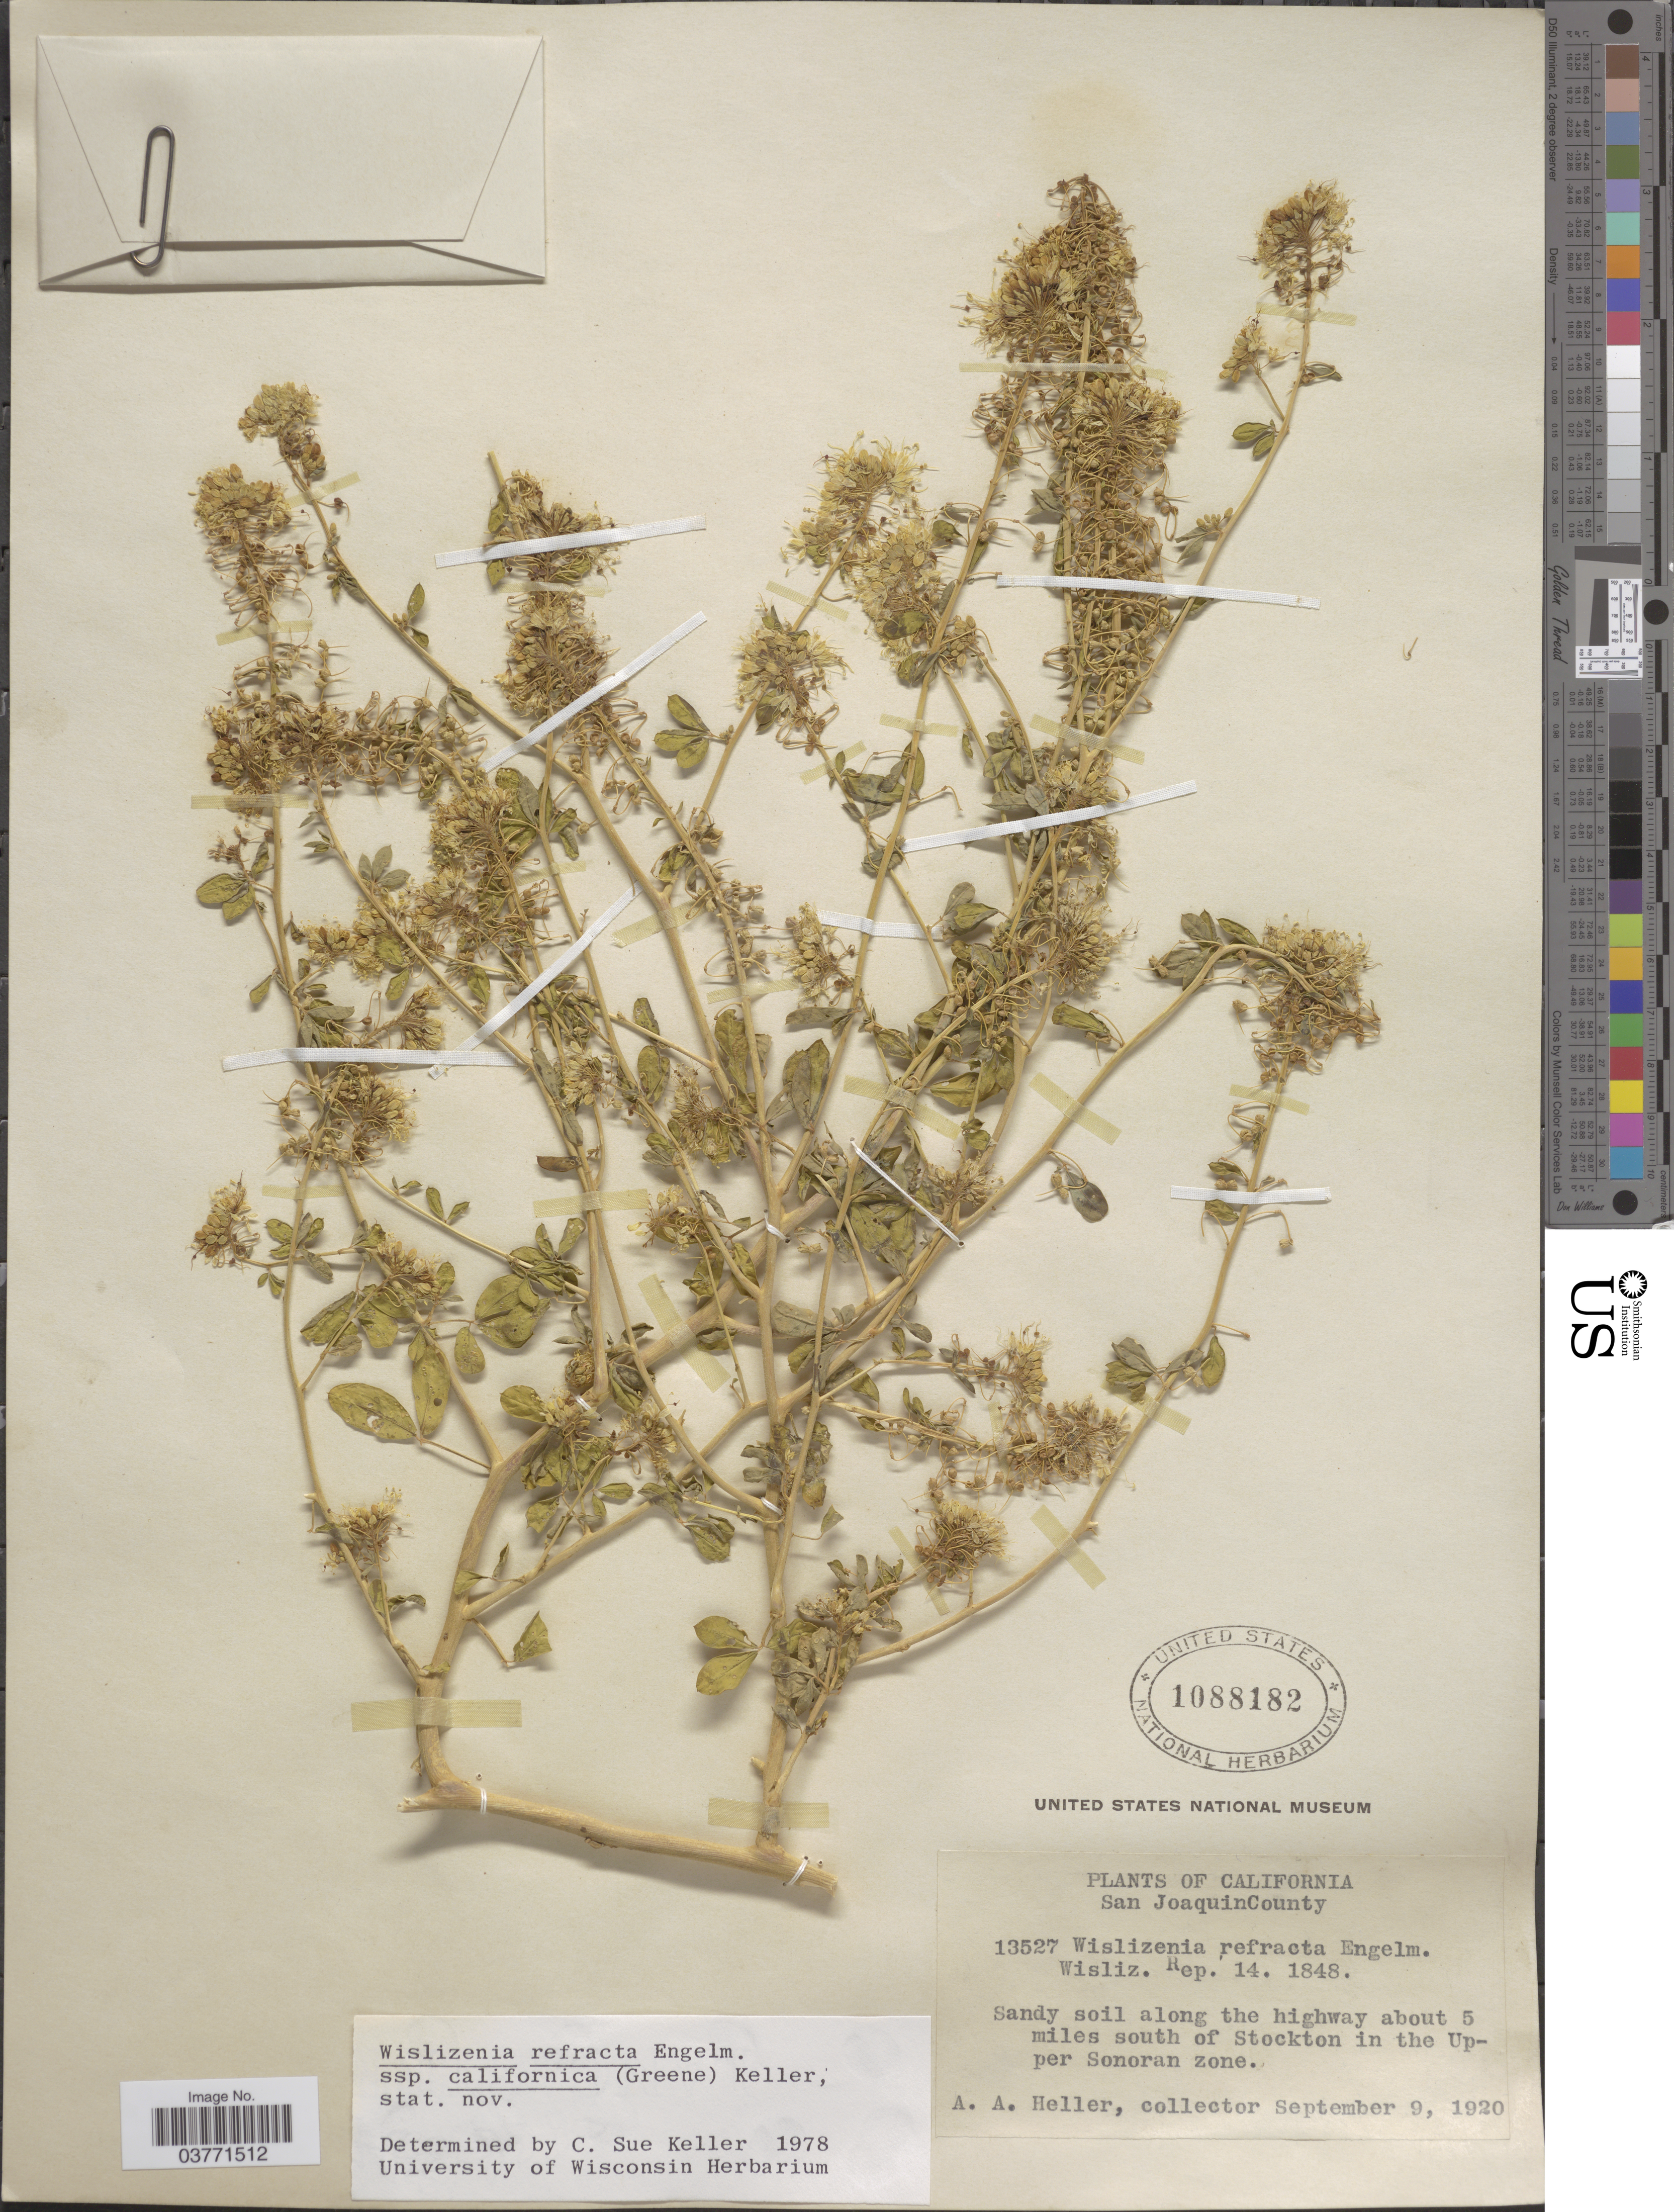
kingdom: Plantae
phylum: Tracheophyta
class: Magnoliopsida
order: Brassicales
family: Cleomaceae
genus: Cleomella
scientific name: Cleomella californica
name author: (Greene) Roalson & J.C. Hall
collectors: A. A. Heller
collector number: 13527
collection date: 1920-09-09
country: United States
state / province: California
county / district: San Joaquin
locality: San Joaquin County. Sandy soil along the highway about 5 miles south of Stockton in the Upper Sonoran zone.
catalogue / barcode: US 1088182